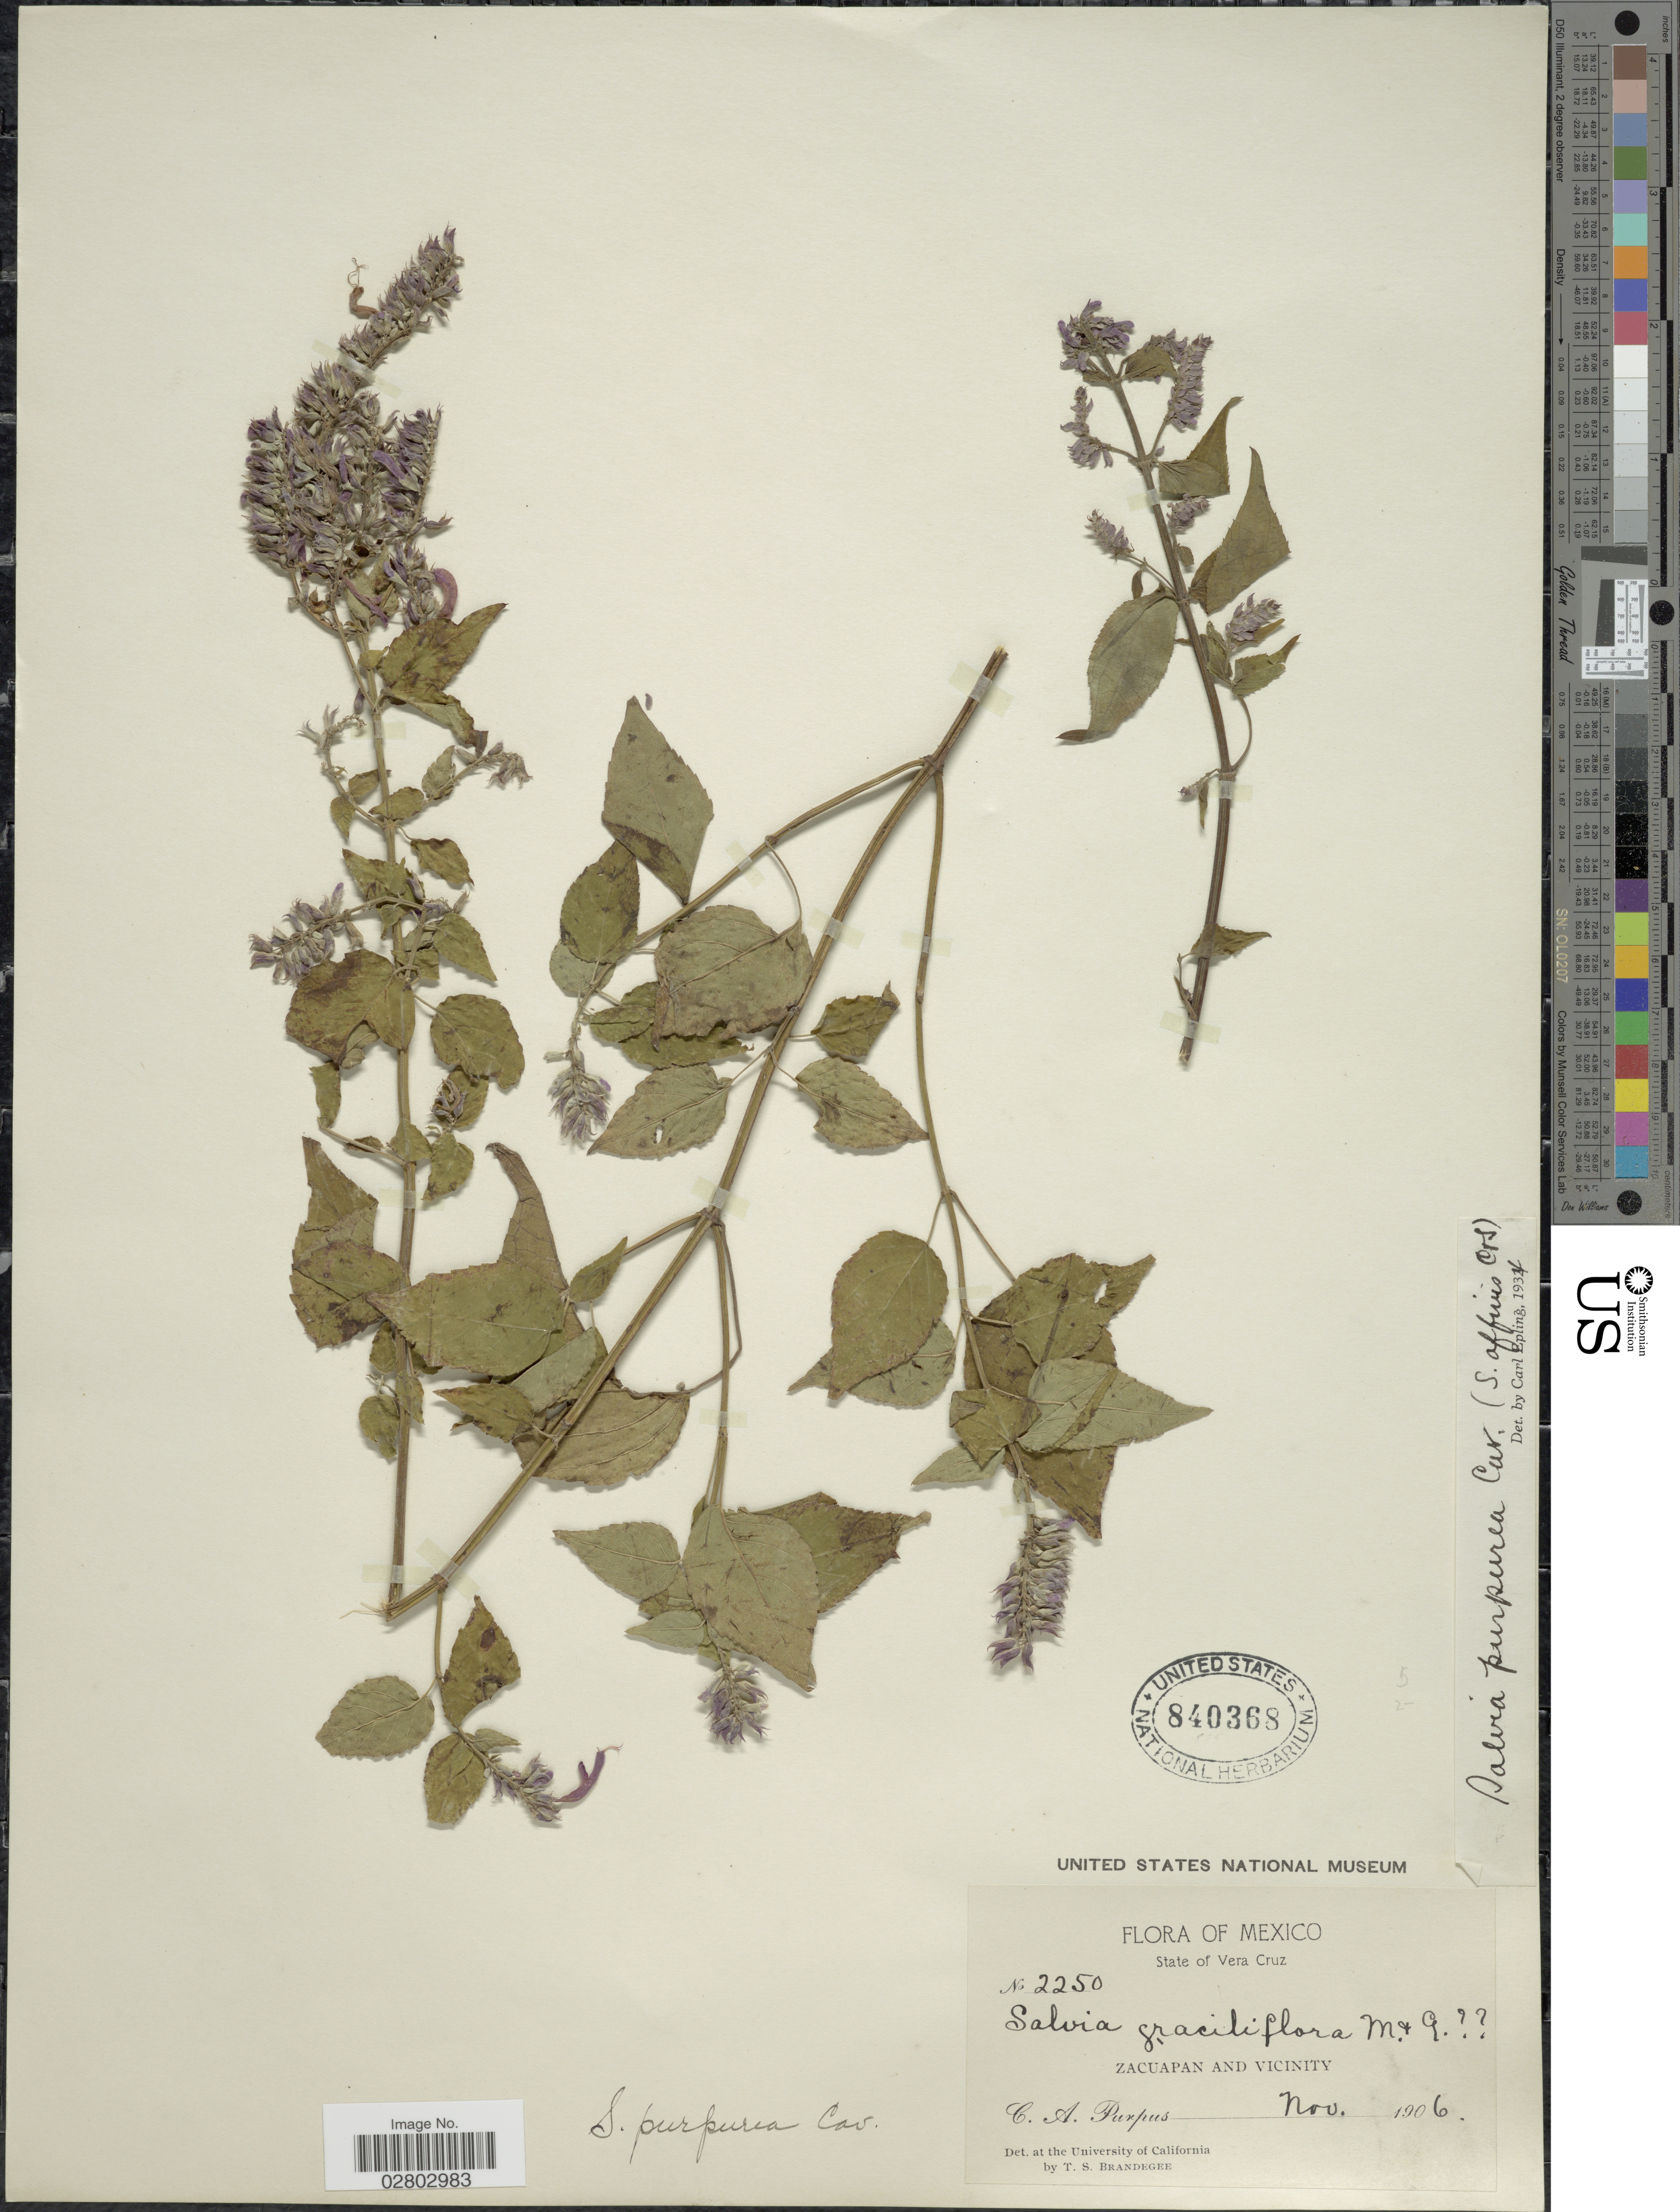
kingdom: Plantae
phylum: Tracheophyta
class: Magnoliopsida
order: Lamiales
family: Lamiaceae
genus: Salvia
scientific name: Salvia purpurea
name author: Cav.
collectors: C. A. Purpus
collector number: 2250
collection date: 1906-11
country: Mexico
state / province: Veracruz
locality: State of Vera Cruz, Zacuapan and Vicinity.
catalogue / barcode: US 840368